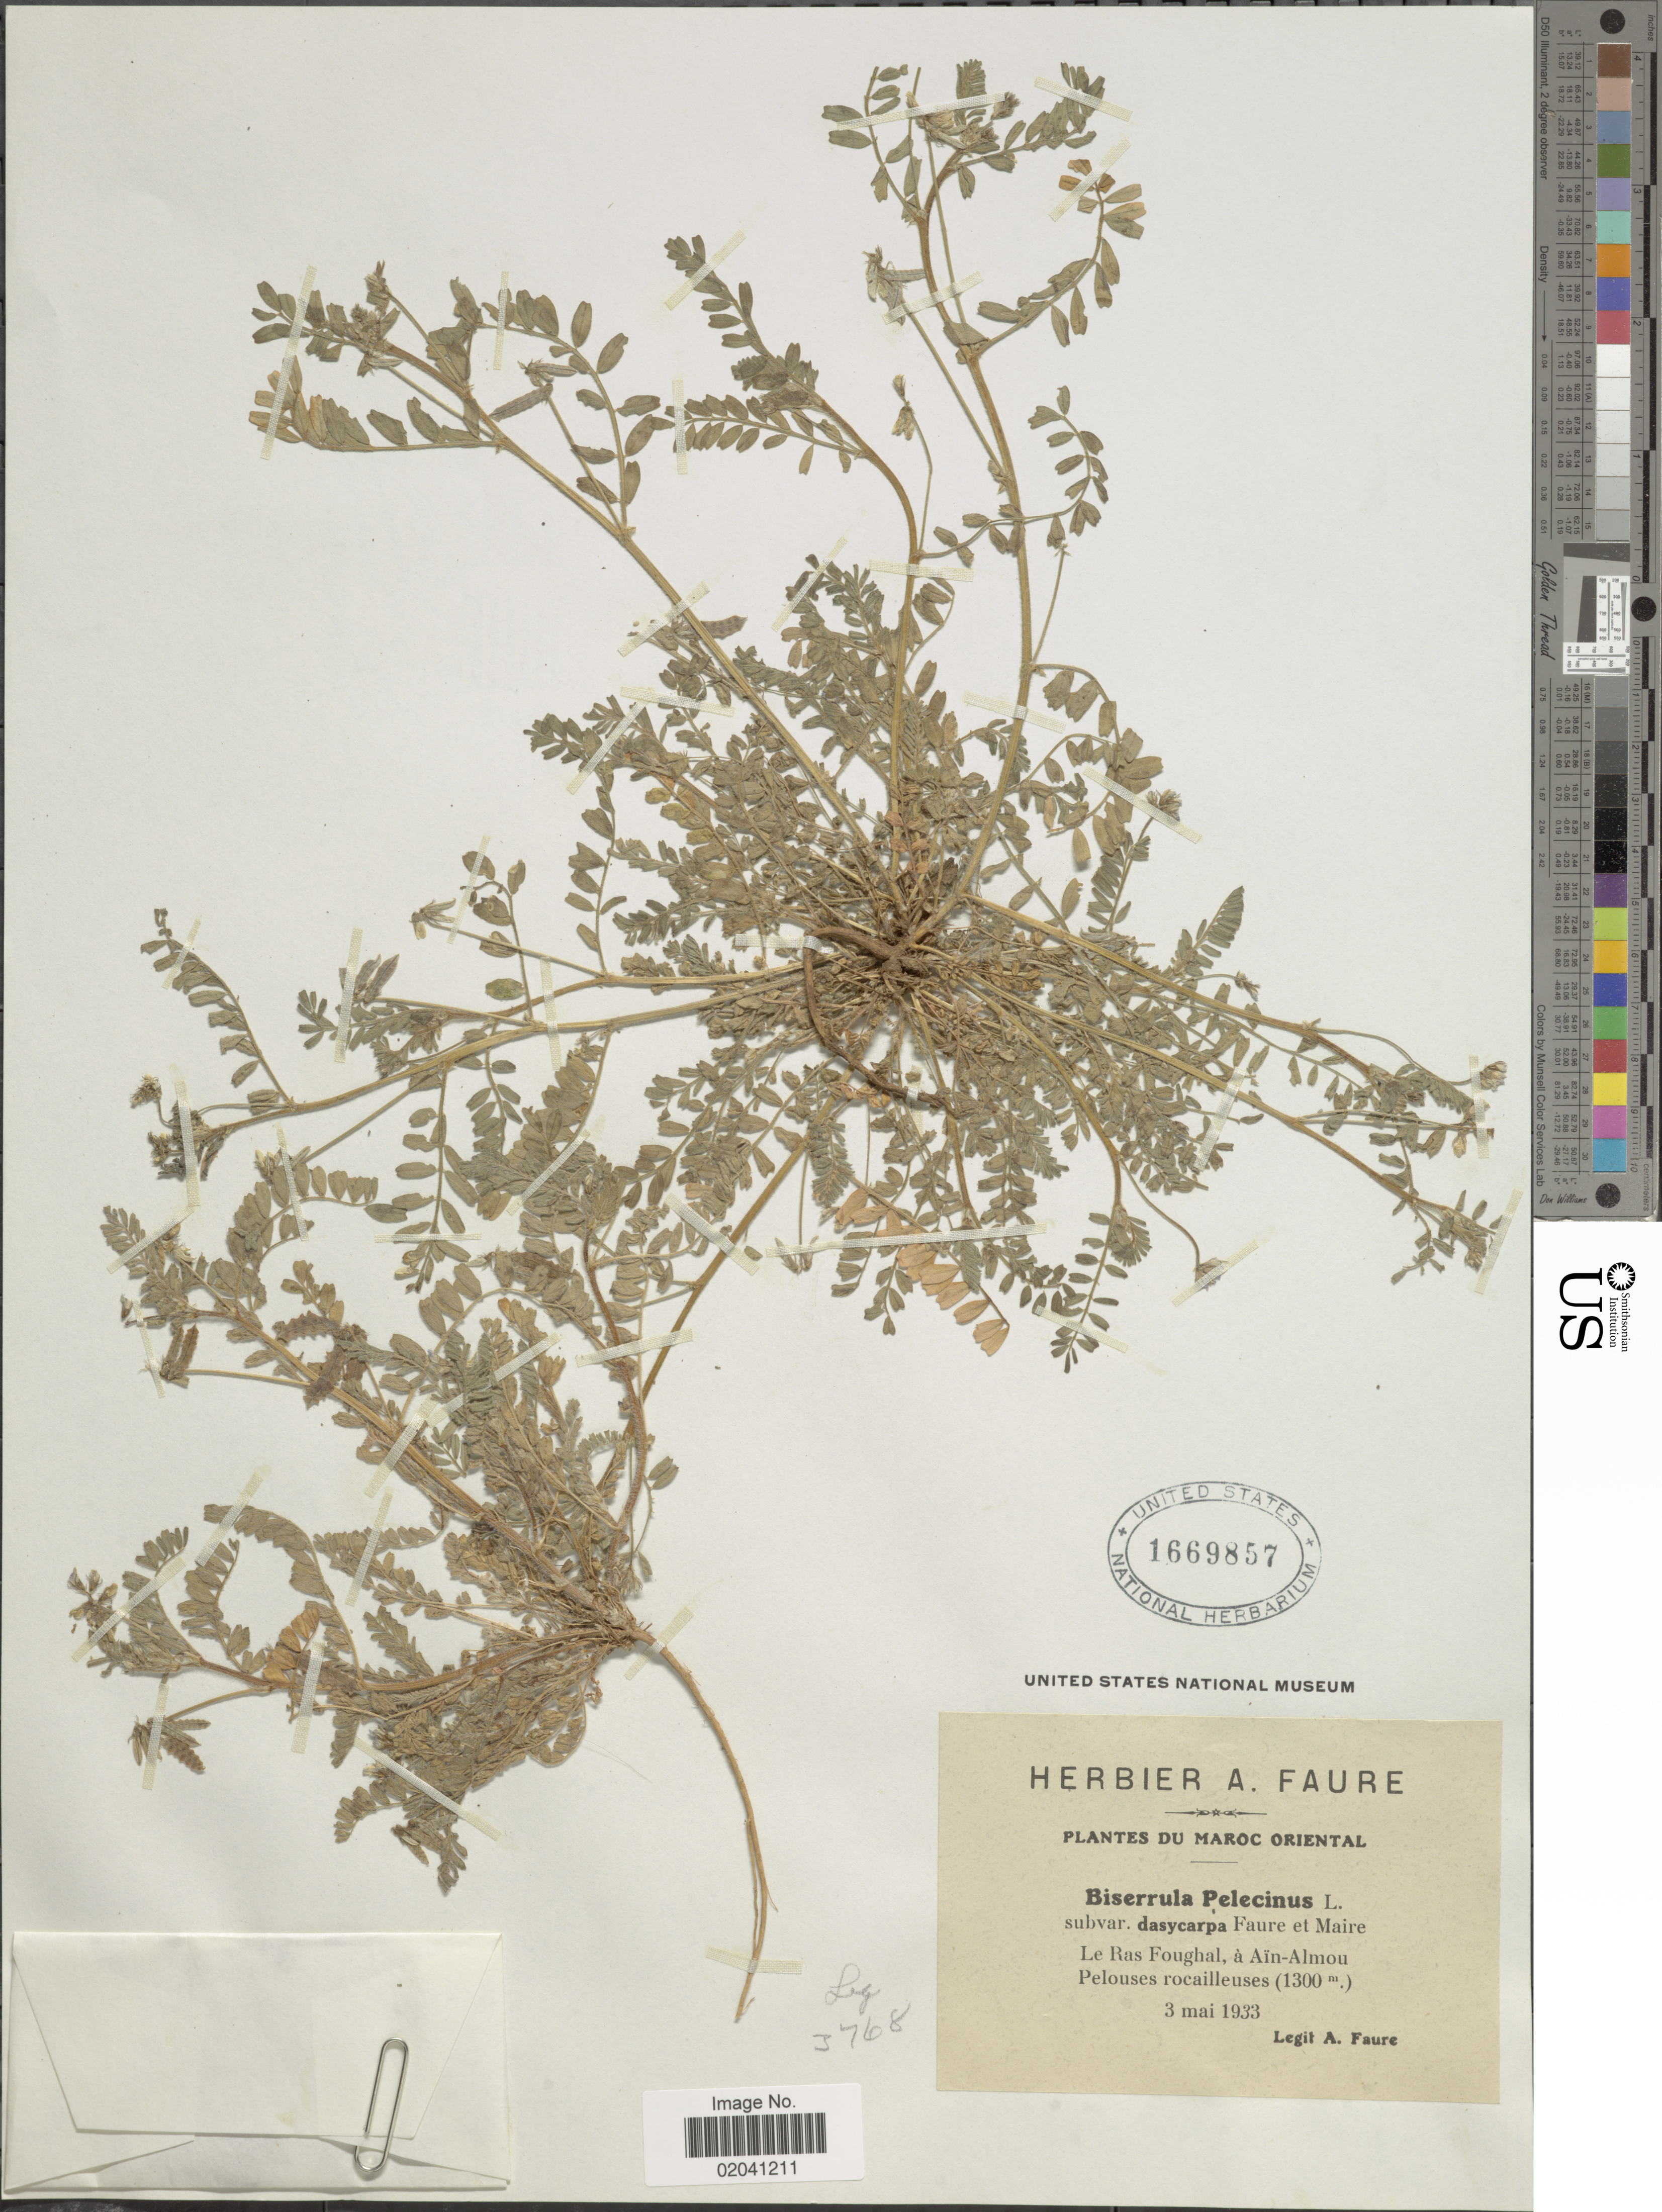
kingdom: Plantae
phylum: Tracheophyta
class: Magnoliopsida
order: Fabales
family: Fabaceae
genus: Biserrula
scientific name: Biserrula pelecinus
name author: L.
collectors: A. Faure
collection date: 1933-05-03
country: Morocco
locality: Maroc Oriental. Le Ras Foughal, à Aïn-Almou Pelouses rocailleuses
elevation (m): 1300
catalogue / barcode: US 1669857